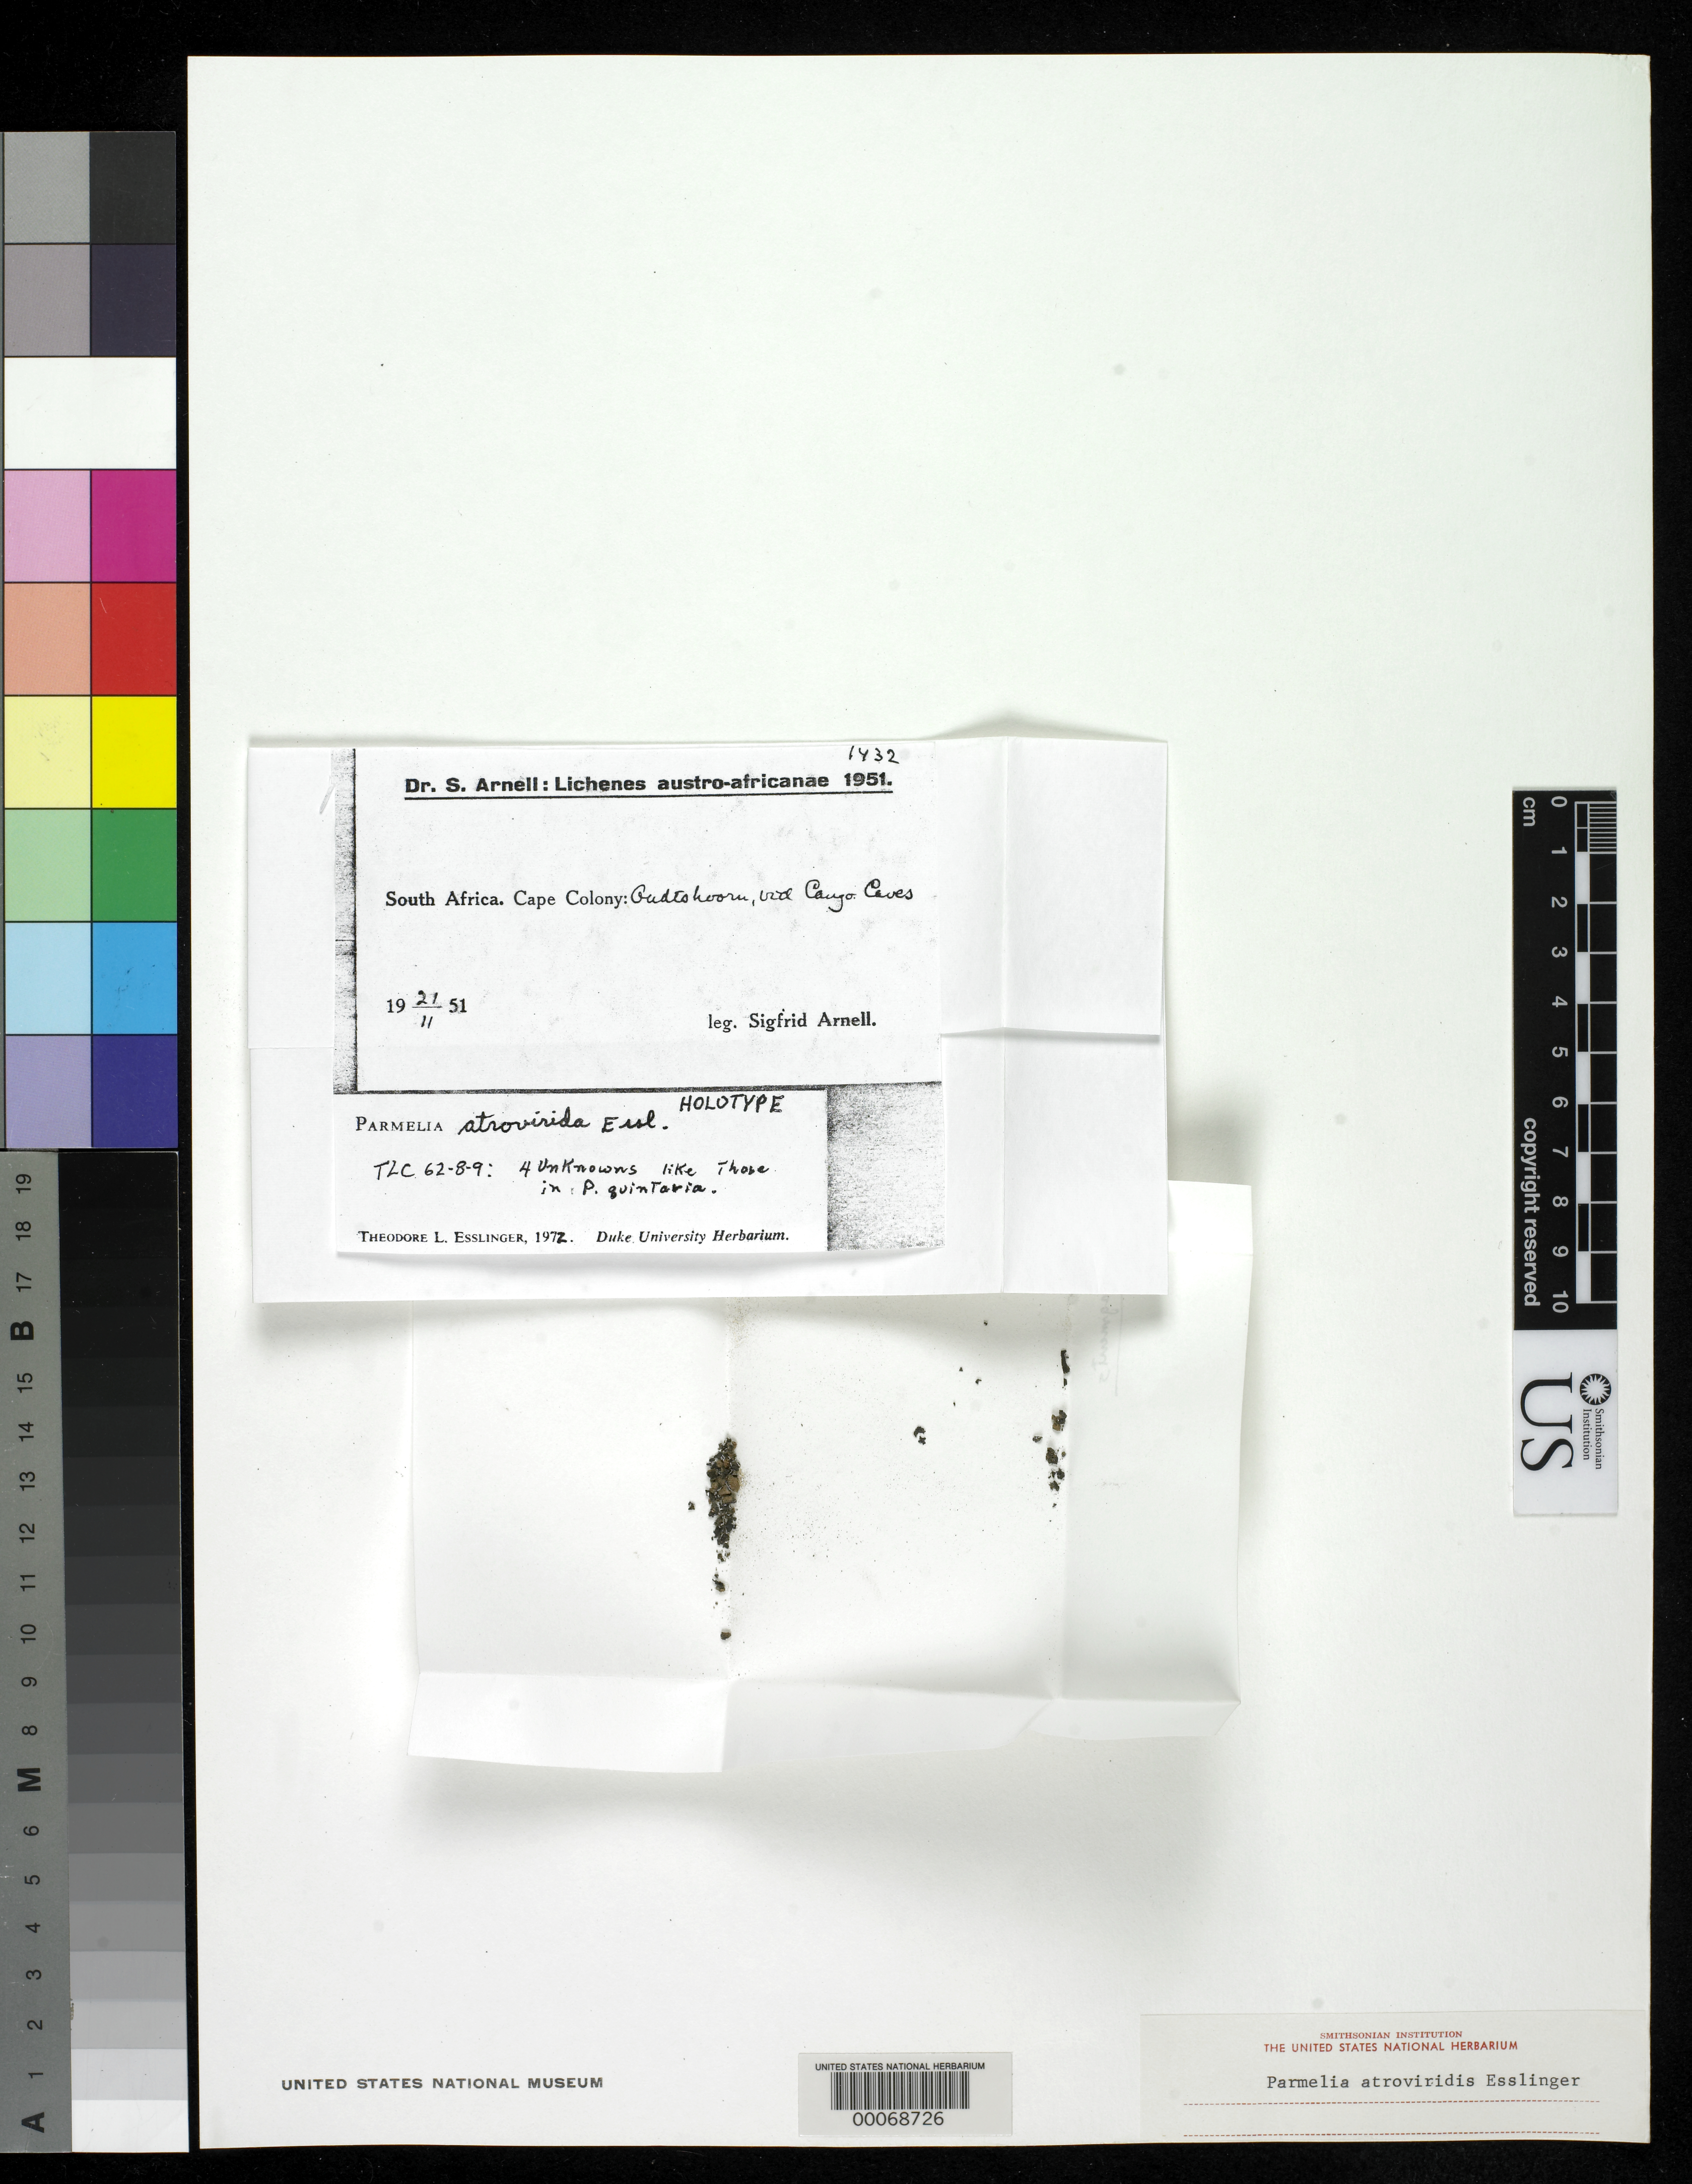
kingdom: Fungi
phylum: Ascomycota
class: Lecanoromycetes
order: Lecanorales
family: Parmeliaceae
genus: Parmelia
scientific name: Parmelia atroviridis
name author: Essl.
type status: Isotype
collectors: S. W. Arnell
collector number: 1432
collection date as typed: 21 Nov 1951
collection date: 1951-11-21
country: South Africa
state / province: Western Cape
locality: Oudtshoorn, Cango Caves.